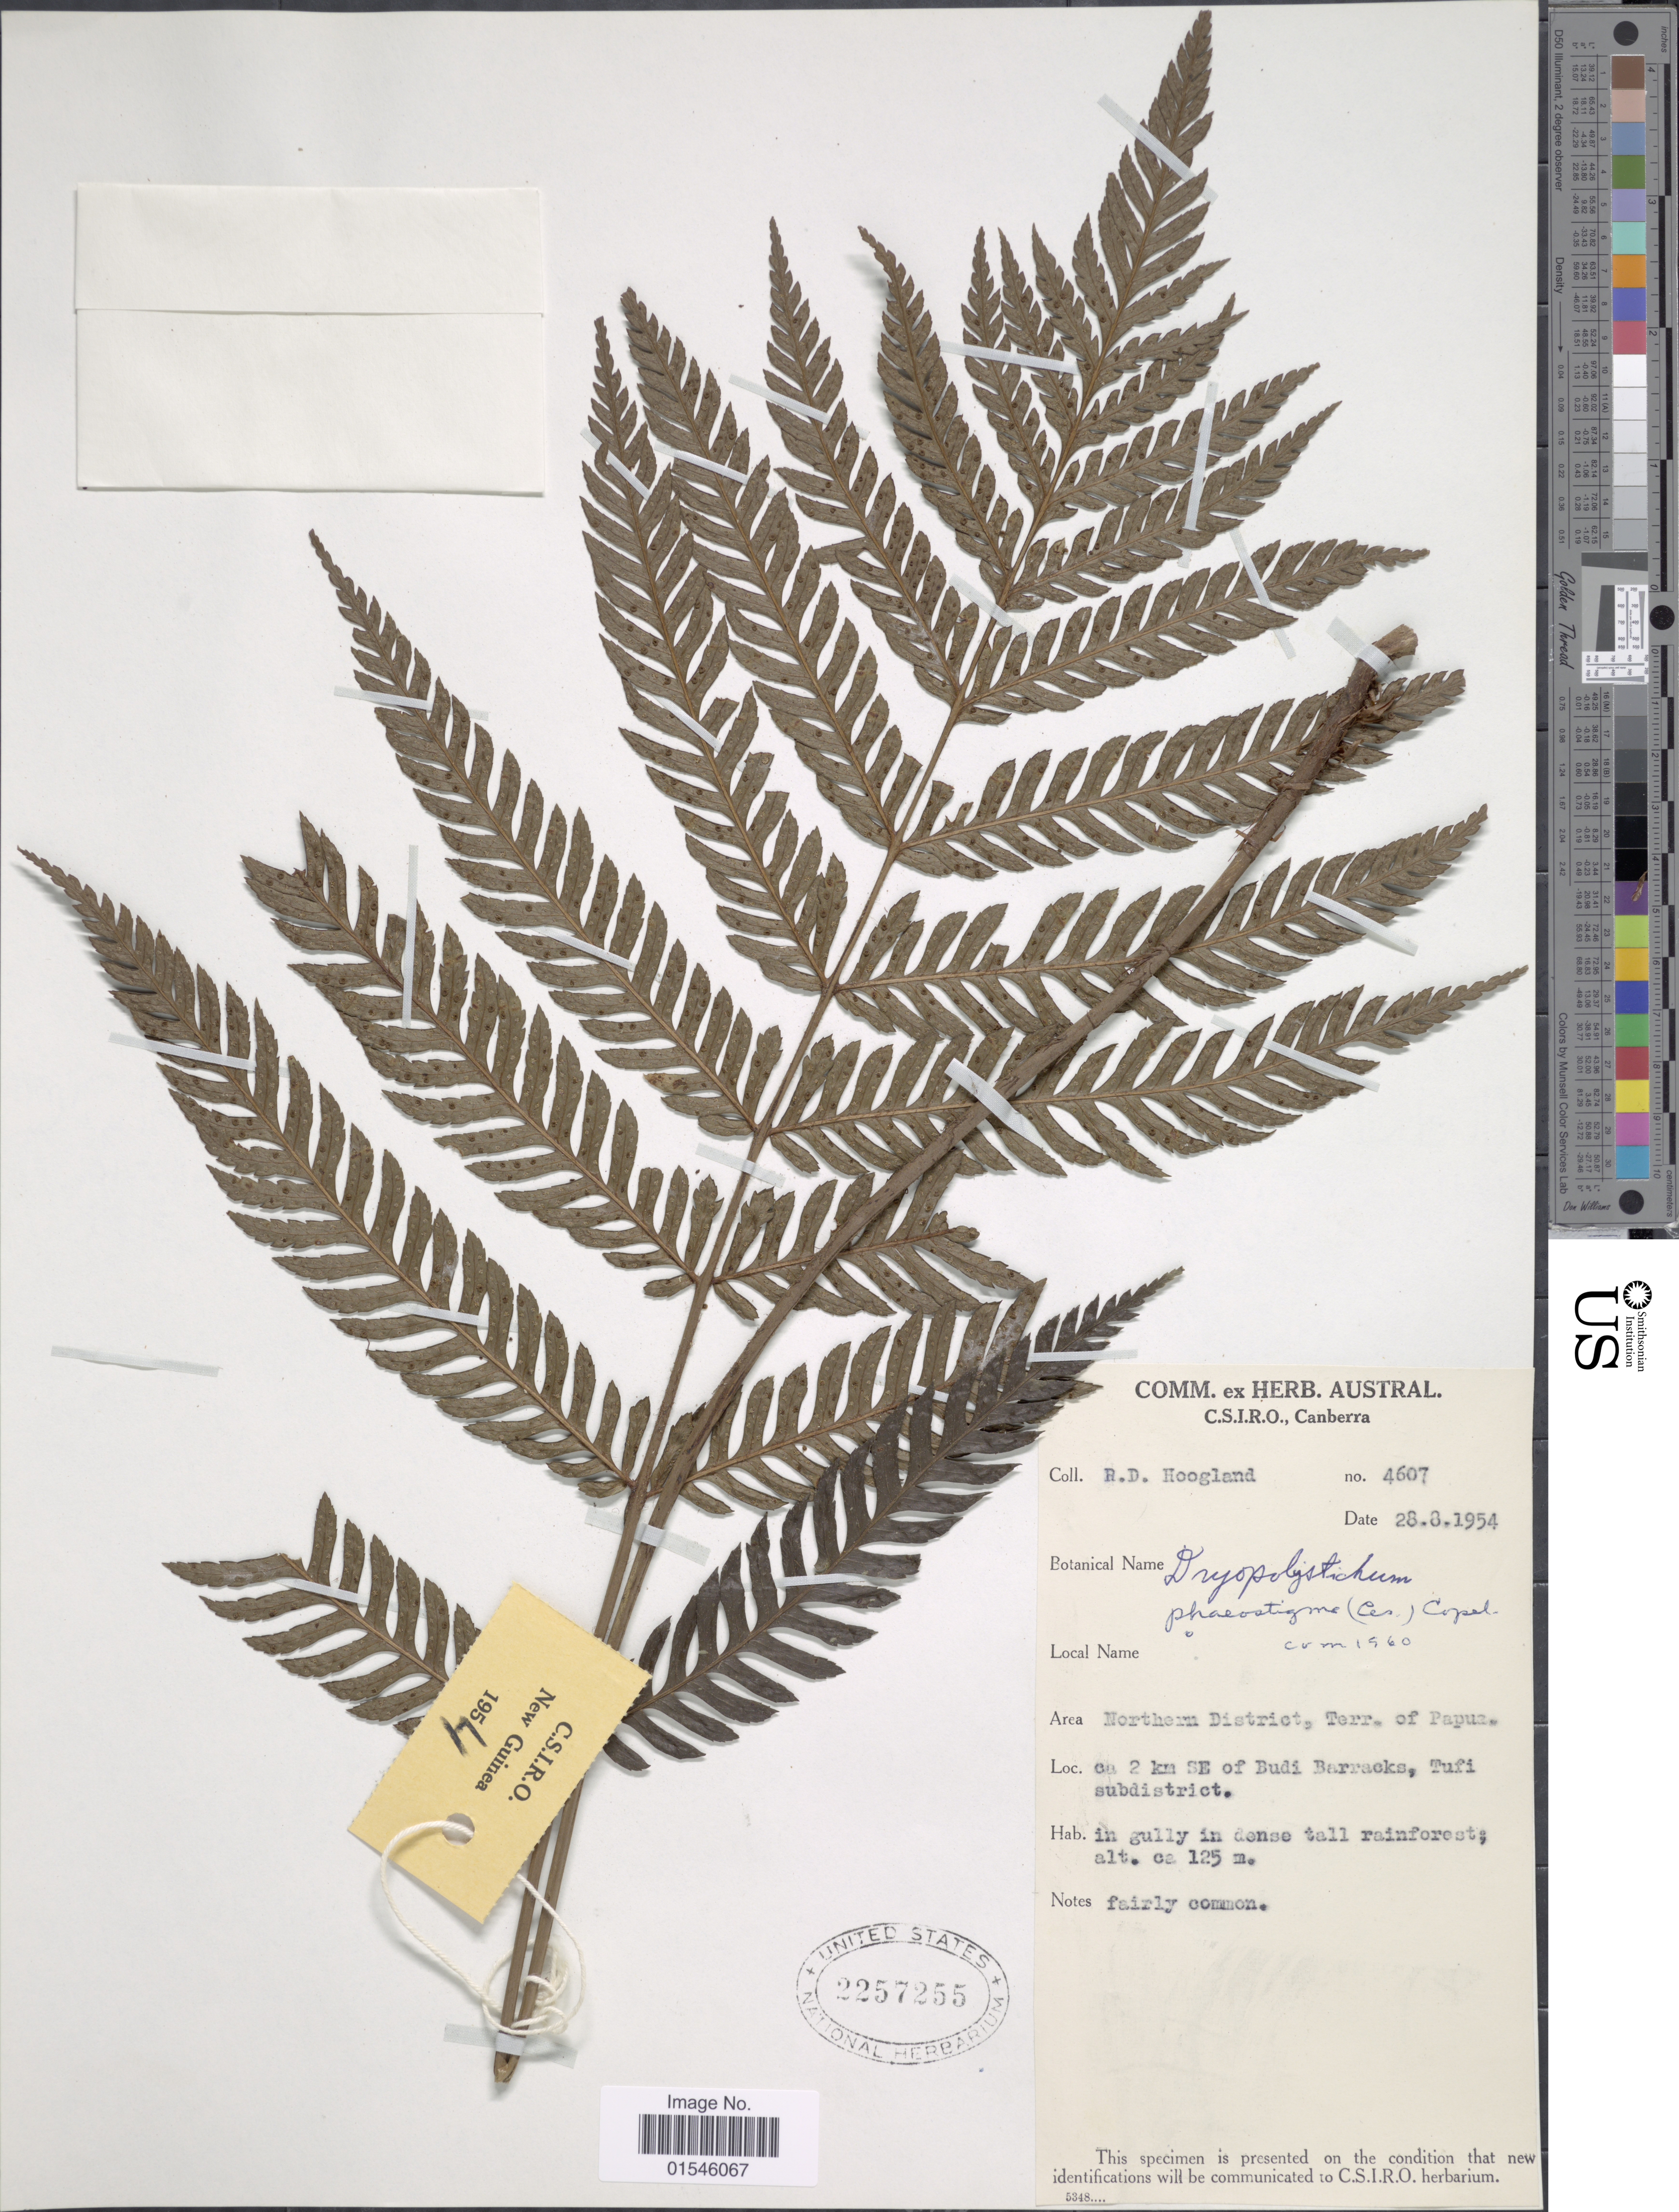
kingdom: Plantae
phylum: Tracheophyta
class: Polypodiopsida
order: Polypodiales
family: Lomariopsidaceae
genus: Dryopolystichum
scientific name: Dryopolystichum phaeostigma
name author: (Ces.) Copel.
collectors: R. D. Hoogland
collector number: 4607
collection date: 1954-08-28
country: Papua New Guinea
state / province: Northern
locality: Area Northern District, terr. of Papua, ca 2 km SE of Budi Barracks, Tufi subdistrict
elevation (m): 125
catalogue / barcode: US 2257255